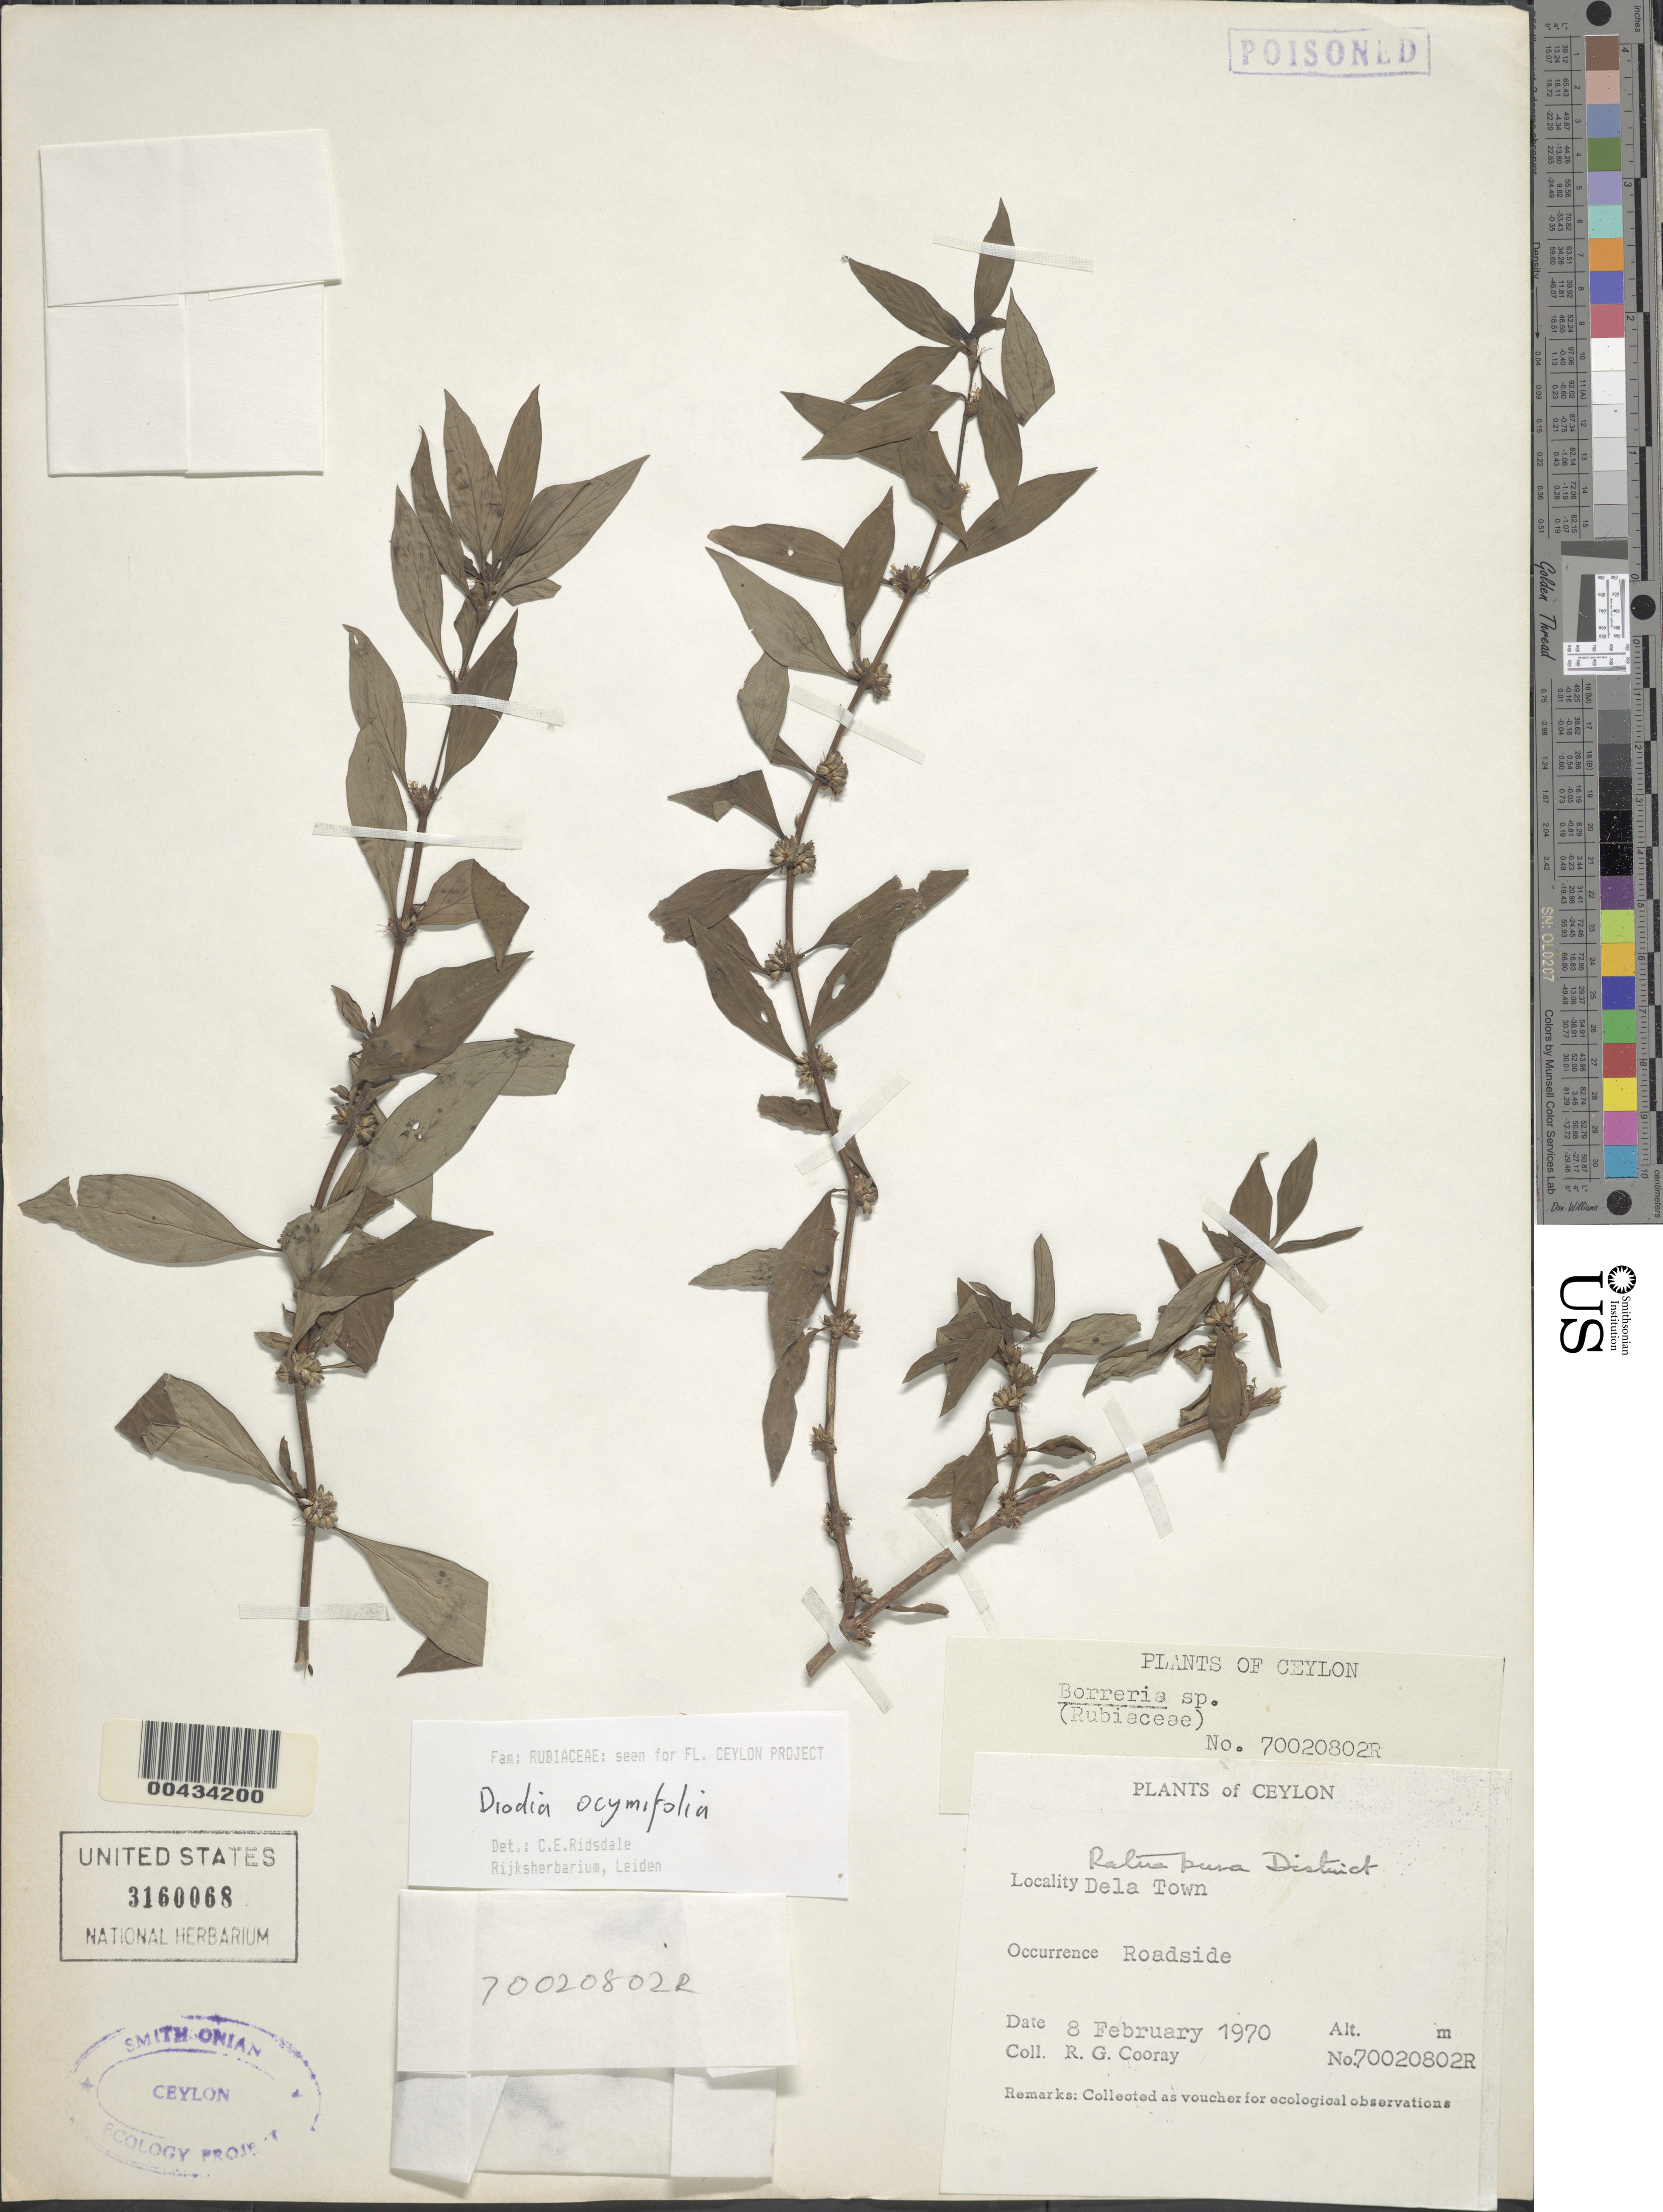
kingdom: Plantae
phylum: Tracheophyta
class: Magnoliopsida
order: Gentianales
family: Rubiaceae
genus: Diodia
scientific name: Diodia ocymifolia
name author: (Willd.) Bremek.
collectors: R. Cooray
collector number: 70020802R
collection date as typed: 08 Feb 1970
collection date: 1970-02-08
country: Sri Lanka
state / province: Sabaragamuwa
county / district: Ratnapura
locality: Dela Town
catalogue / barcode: US 3160068